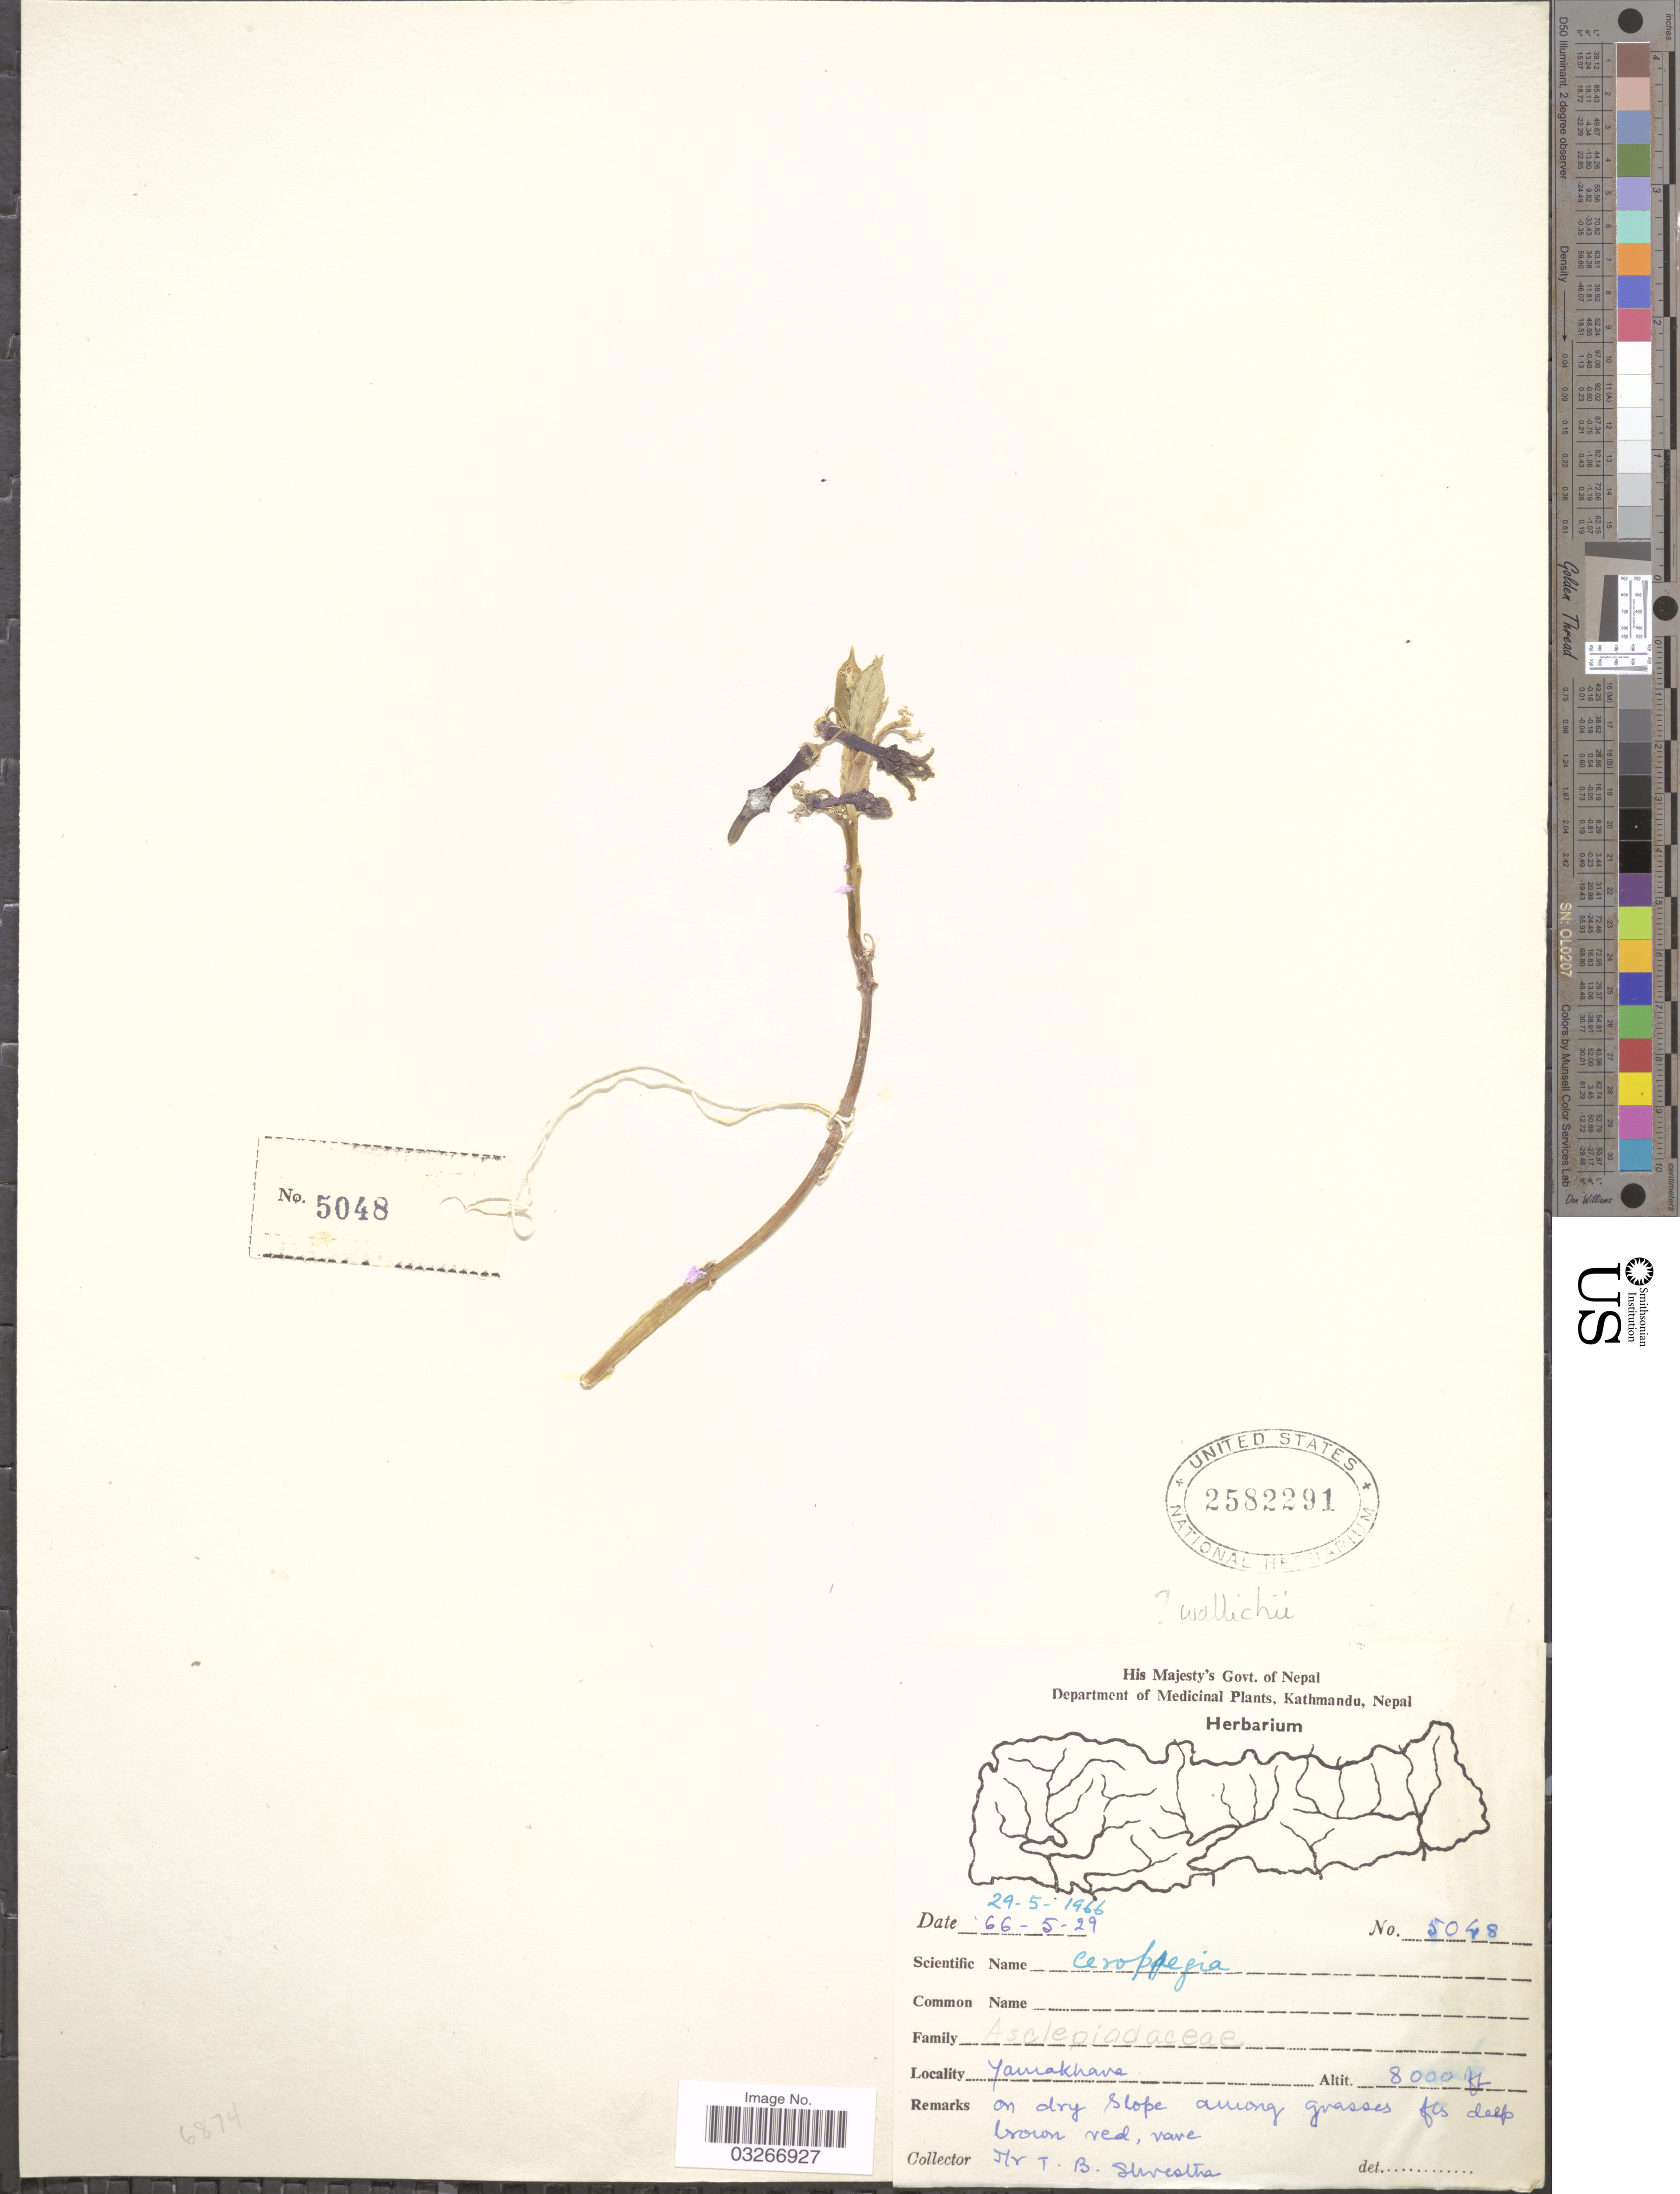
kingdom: Plantae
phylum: Tracheophyta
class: Magnoliopsida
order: Gentianales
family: Apocynaceae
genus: Ceropegia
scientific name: Ceropegia sp.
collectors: T. B. Shrestha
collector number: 5048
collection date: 1966-05-29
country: Nepal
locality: Yamakhane [interpreted].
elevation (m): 2438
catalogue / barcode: US 2582291